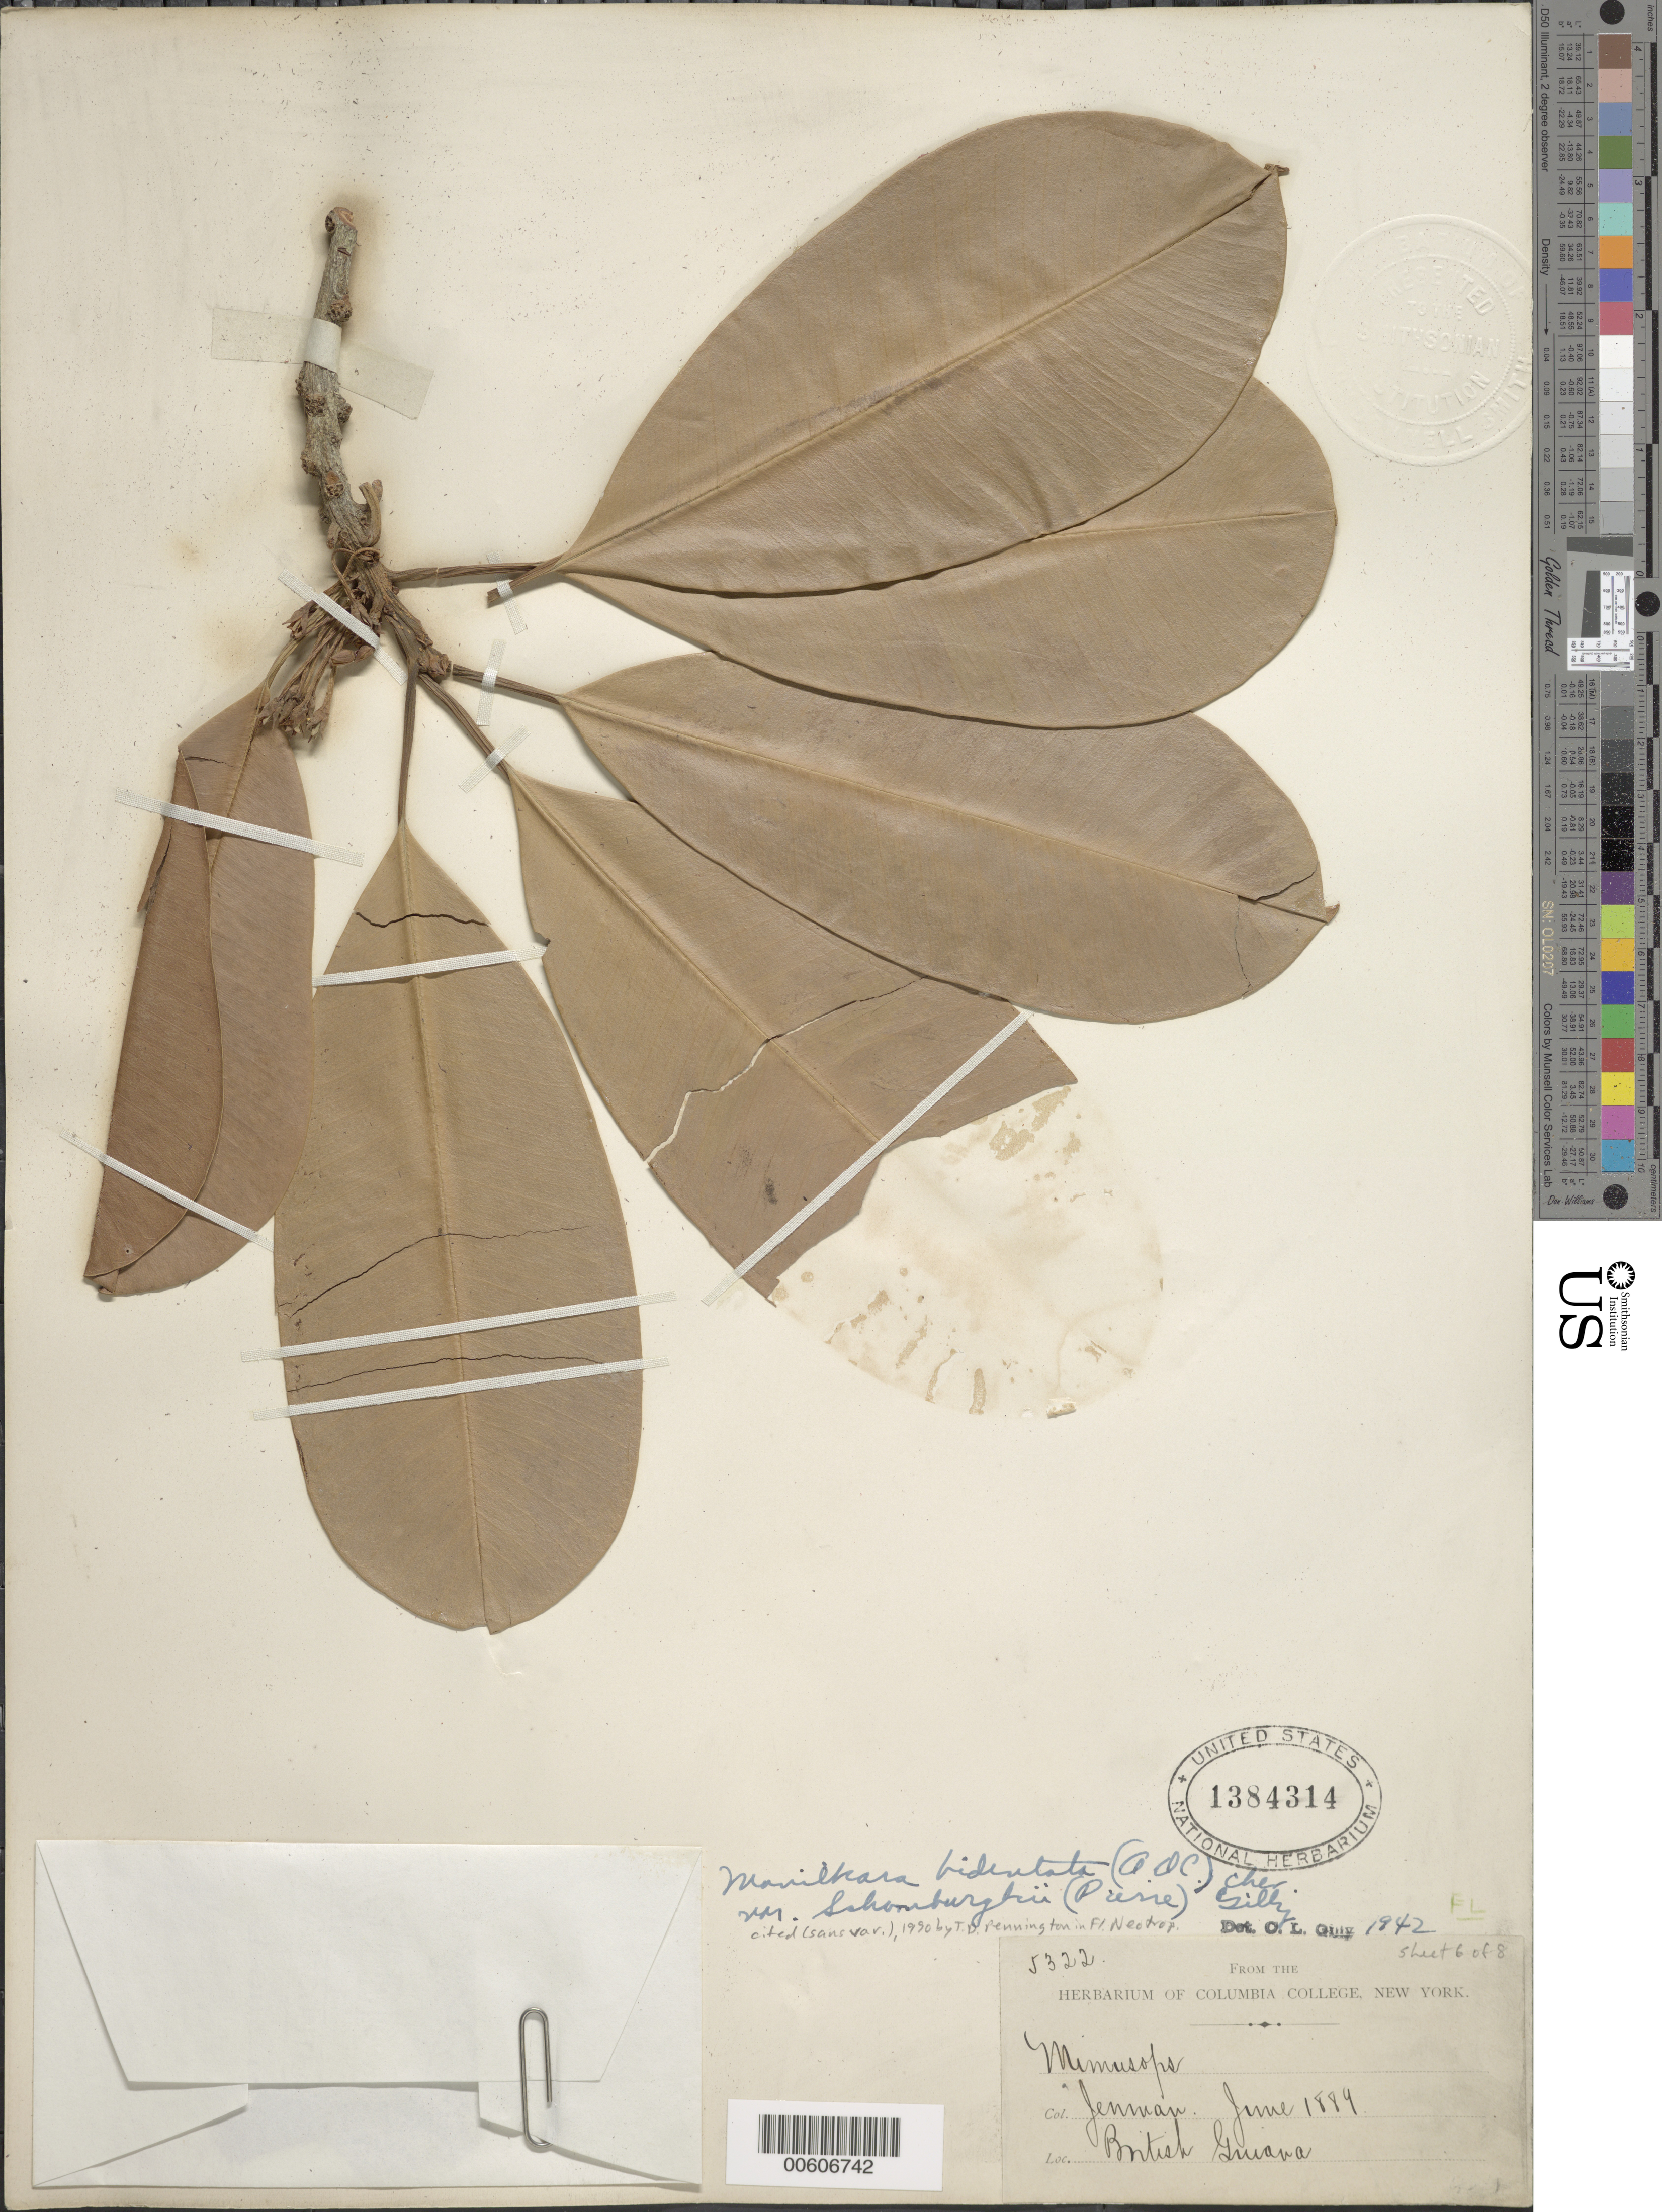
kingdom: Plantae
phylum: Tracheophyta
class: Magnoliopsida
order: Ericales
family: Sapotaceae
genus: Manilkara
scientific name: Manilkara bidentata subsp. bidentata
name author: (A. DC.) A. Chev.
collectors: -. Jenman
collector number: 5322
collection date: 1889-06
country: Guyana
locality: British Guiana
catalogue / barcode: US 1384314